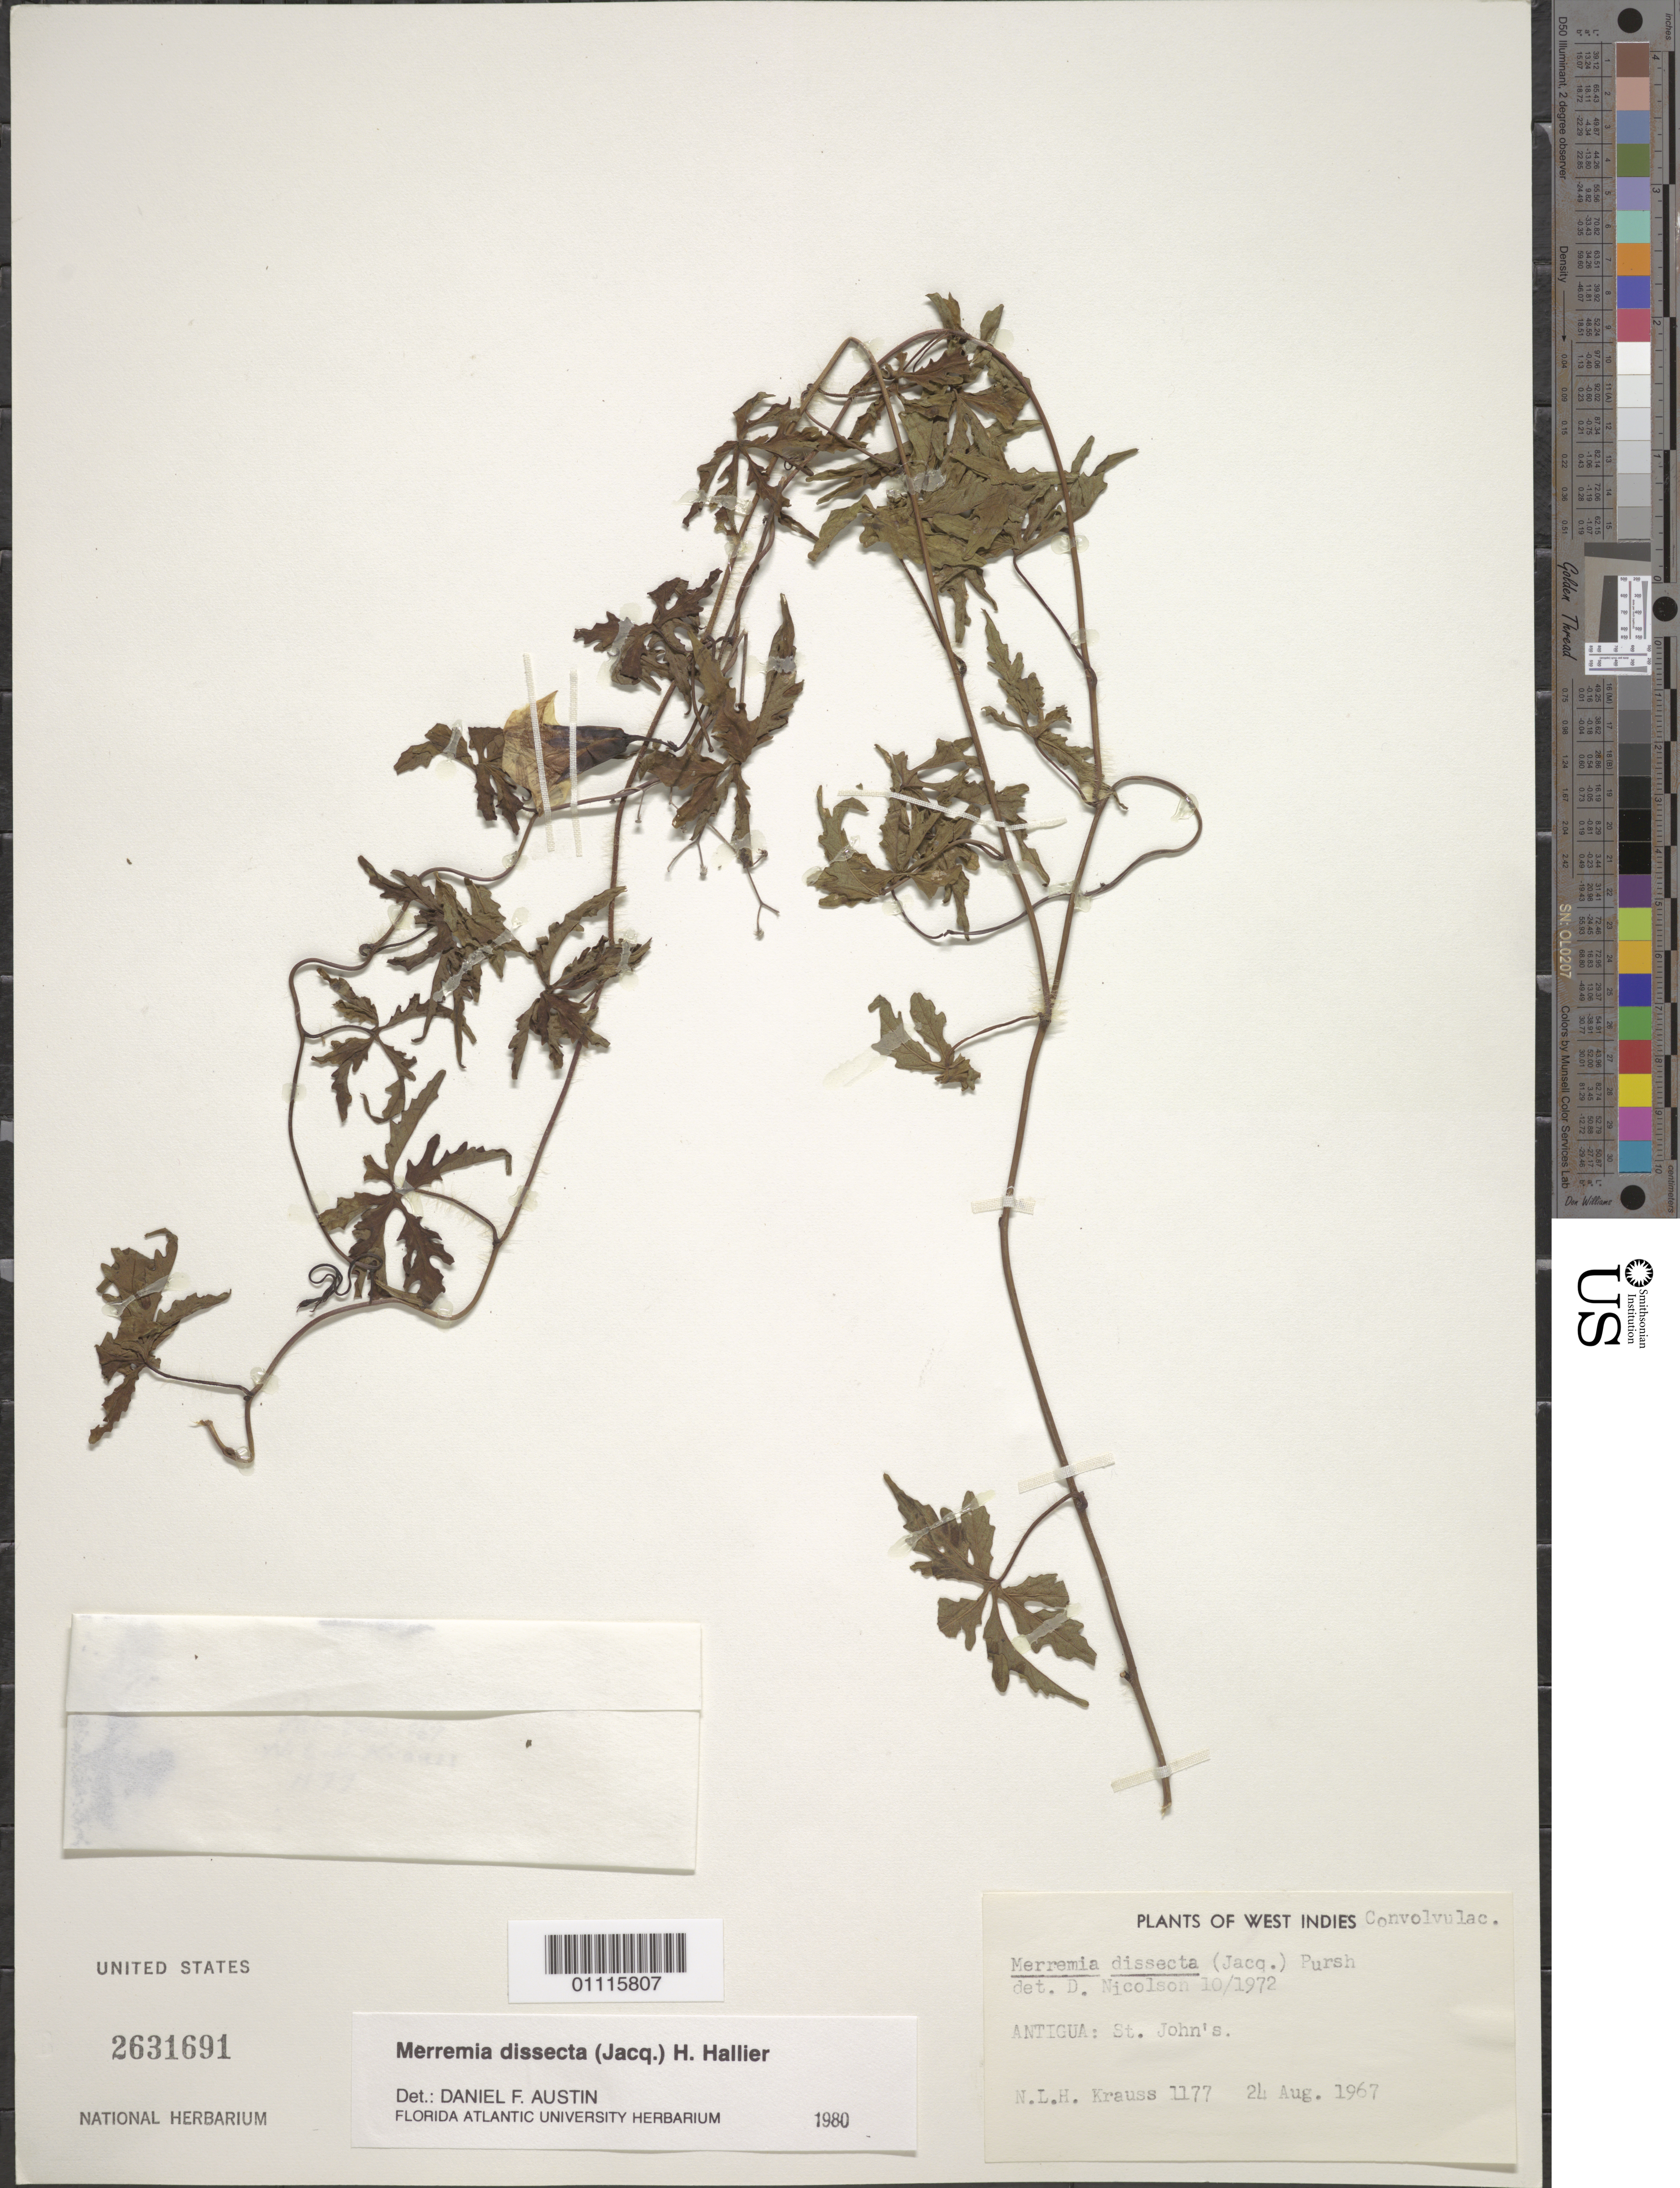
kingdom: Plantae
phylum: Tracheophyta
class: Magnoliopsida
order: Solanales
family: Convolvulaceae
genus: Distimake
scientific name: Distimake dissectus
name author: (Jacq.) A. R. Simões & Staples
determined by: Strong, Mark T., (BOT), Smithsonian Institution - National Museum of Natural History (UNITED STATES)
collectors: N. Krauss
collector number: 1177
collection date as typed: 24 Aug 1967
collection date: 1967-08-24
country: Antigua and Barbuda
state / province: Saint John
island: Antigua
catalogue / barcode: US 2631691